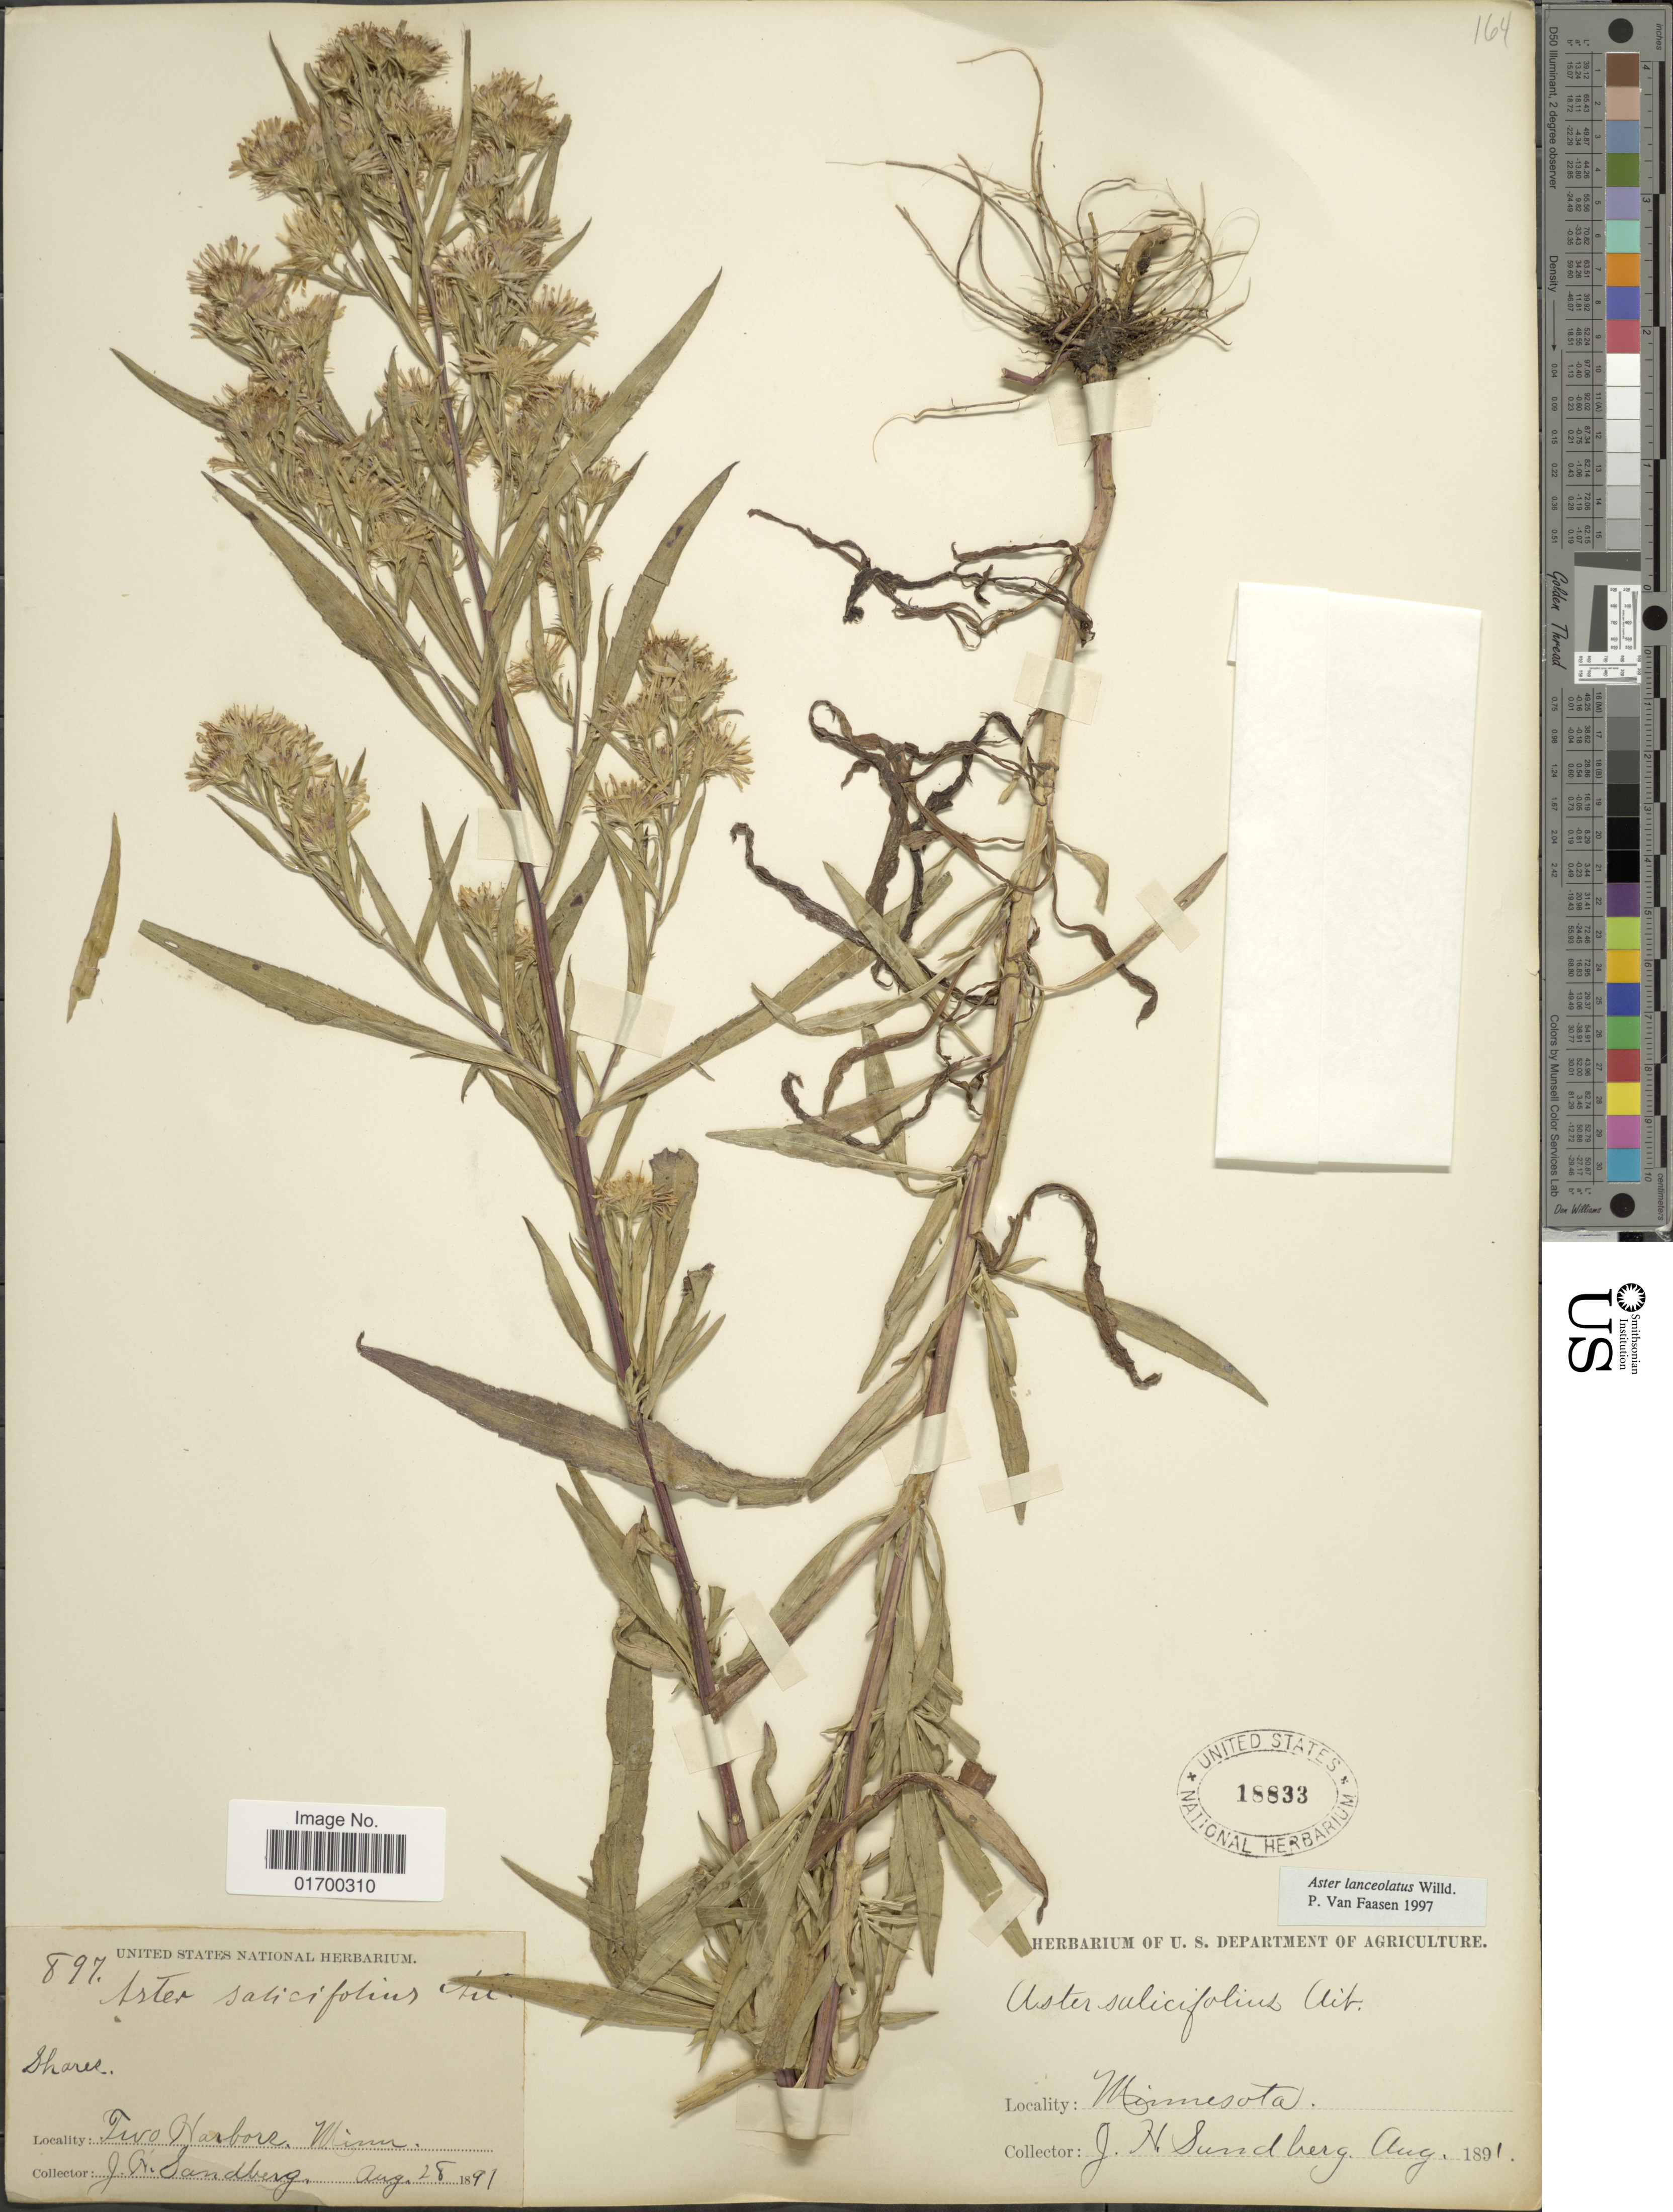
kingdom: Plantae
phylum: Tracheophyta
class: Magnoliopsida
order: Asterales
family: Asteraceae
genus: Symphyotrichum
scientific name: Symphyotrichum lanceolatum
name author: (Willd.) G.L. Nesom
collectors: J. H. Sandberg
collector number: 897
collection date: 1891-08-28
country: United States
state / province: Minnesota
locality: Two Harbor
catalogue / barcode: US 18833